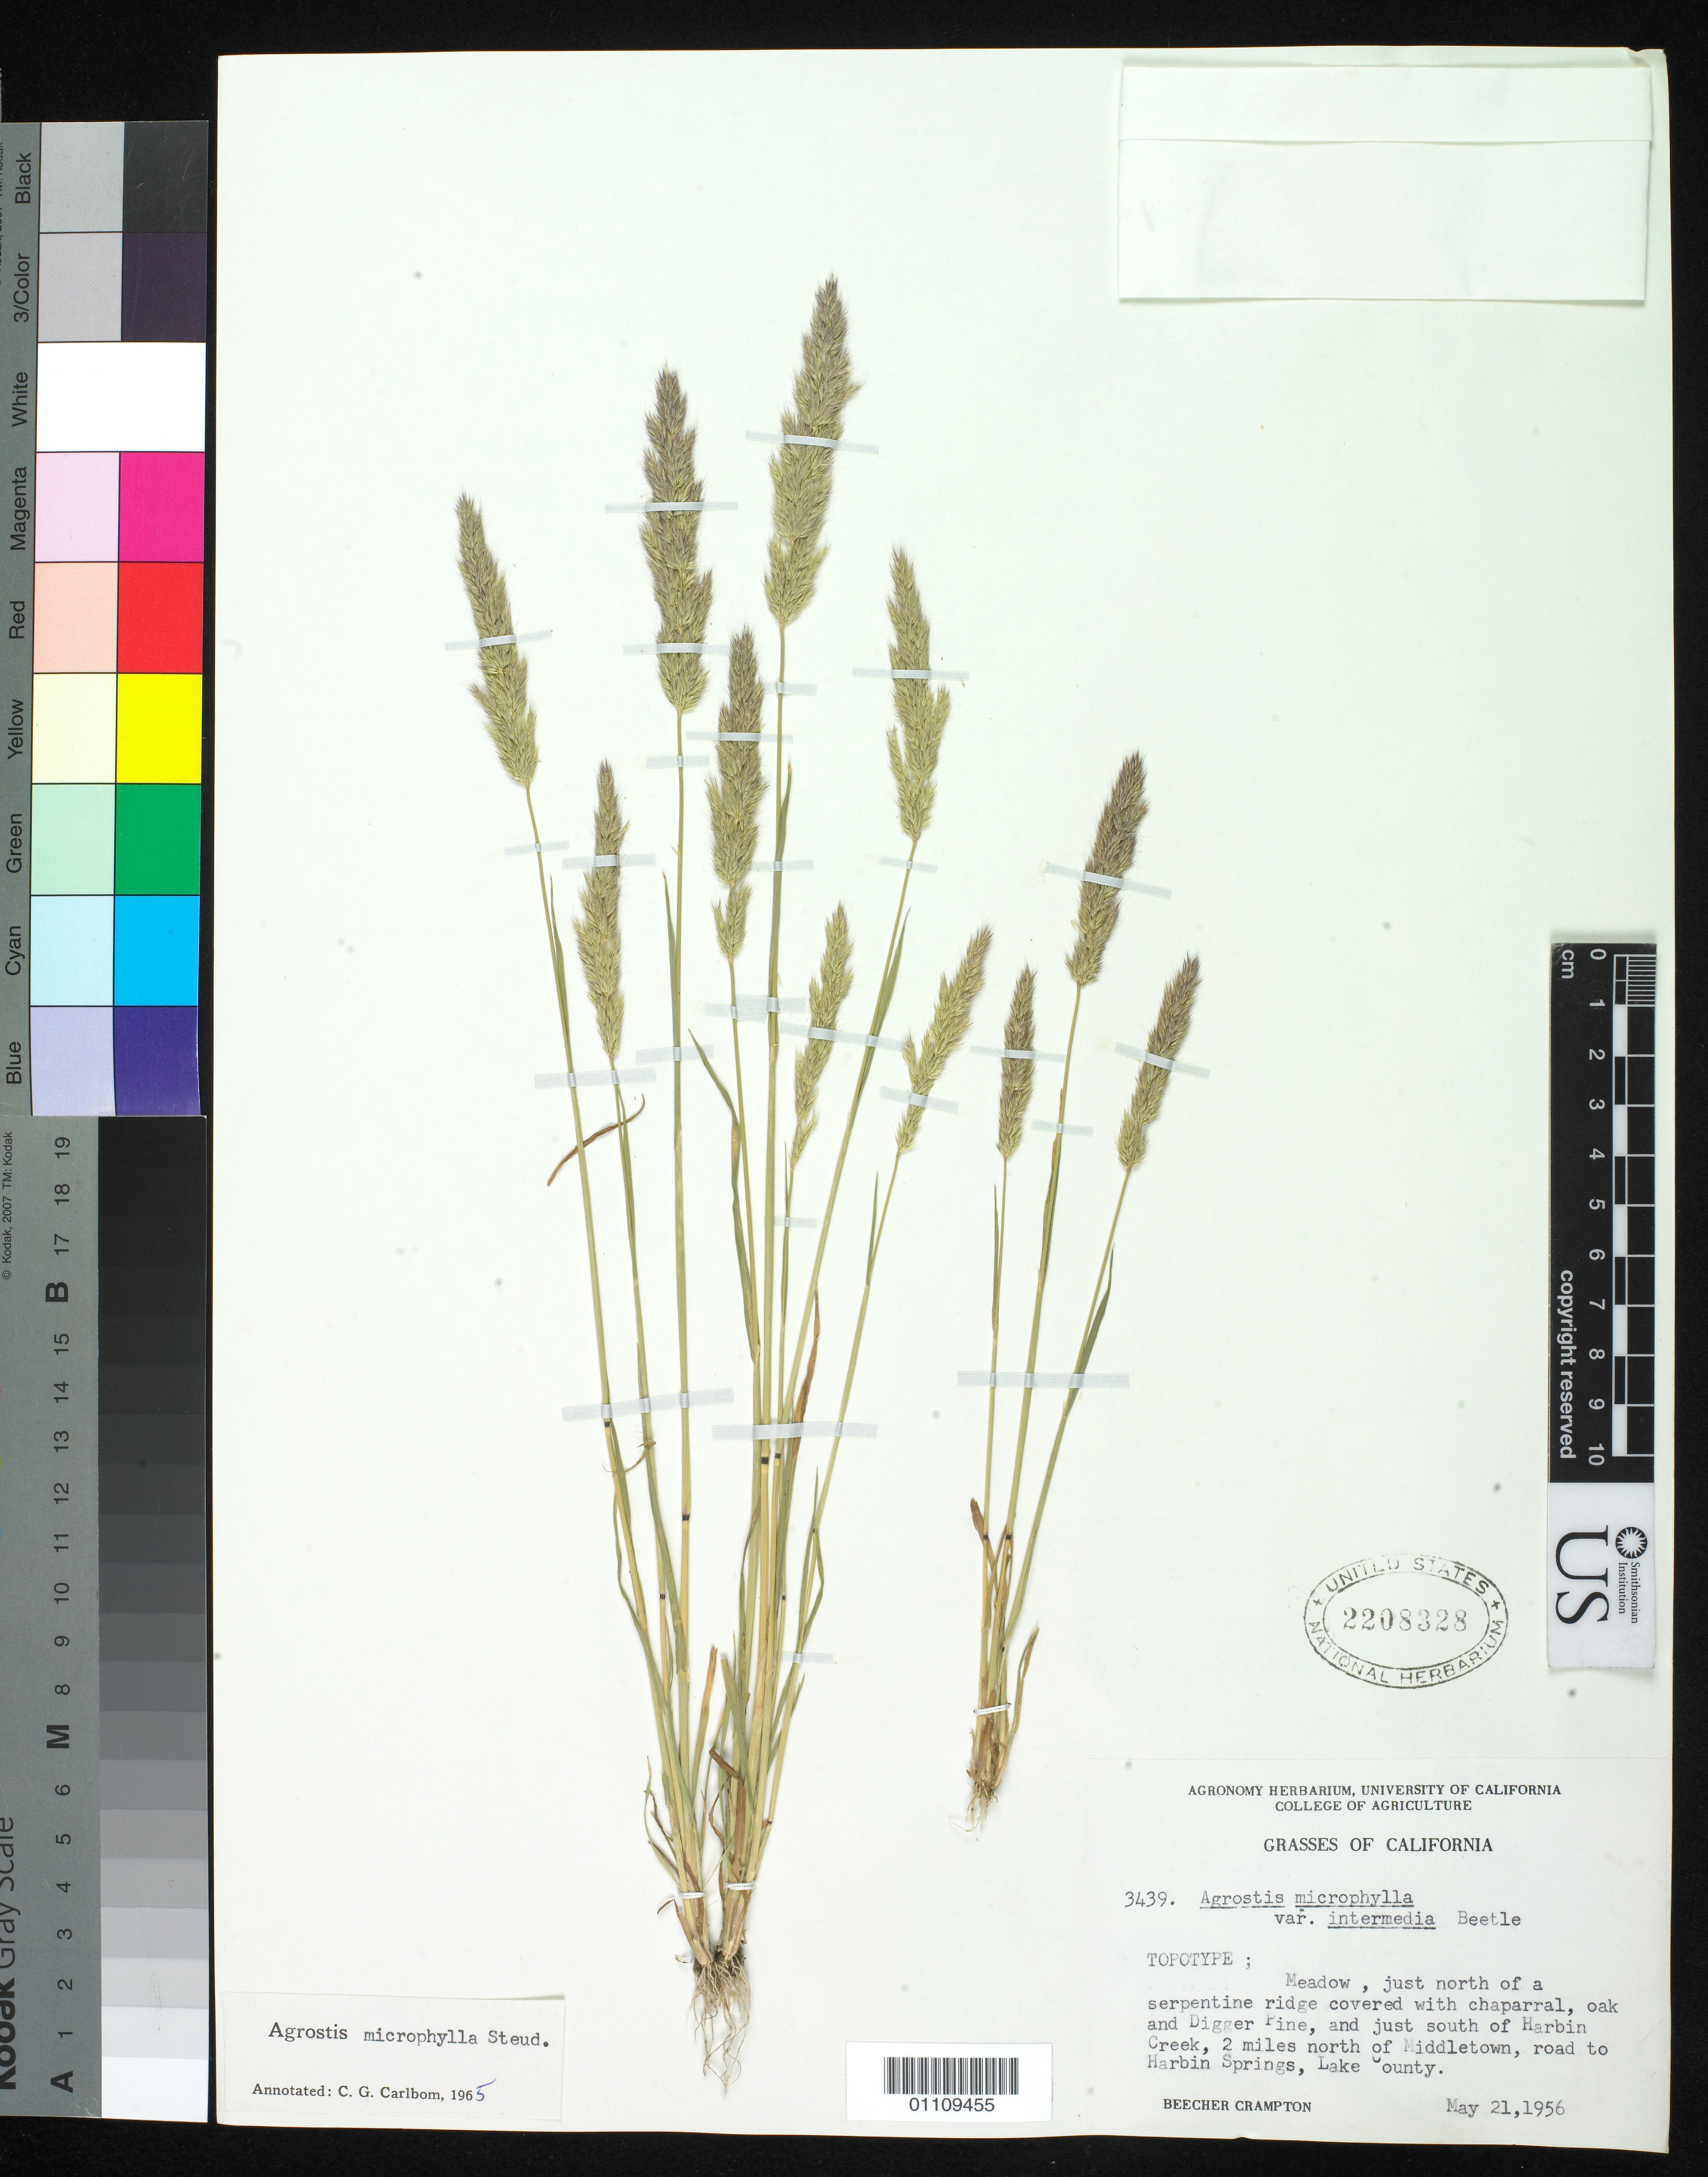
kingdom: Plantae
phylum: Tracheophyta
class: Liliopsida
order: Poales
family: Poaceae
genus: Agrostis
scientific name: Agrostis microphylla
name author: Steud.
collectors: B. Crampton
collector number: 3439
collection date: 1953-05-01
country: United States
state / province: California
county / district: Lake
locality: N or a serpentine ridge, and just S of Harbin Creek, 2 mi. N of Middletown, road to Harbin Springs.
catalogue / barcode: US 2208328